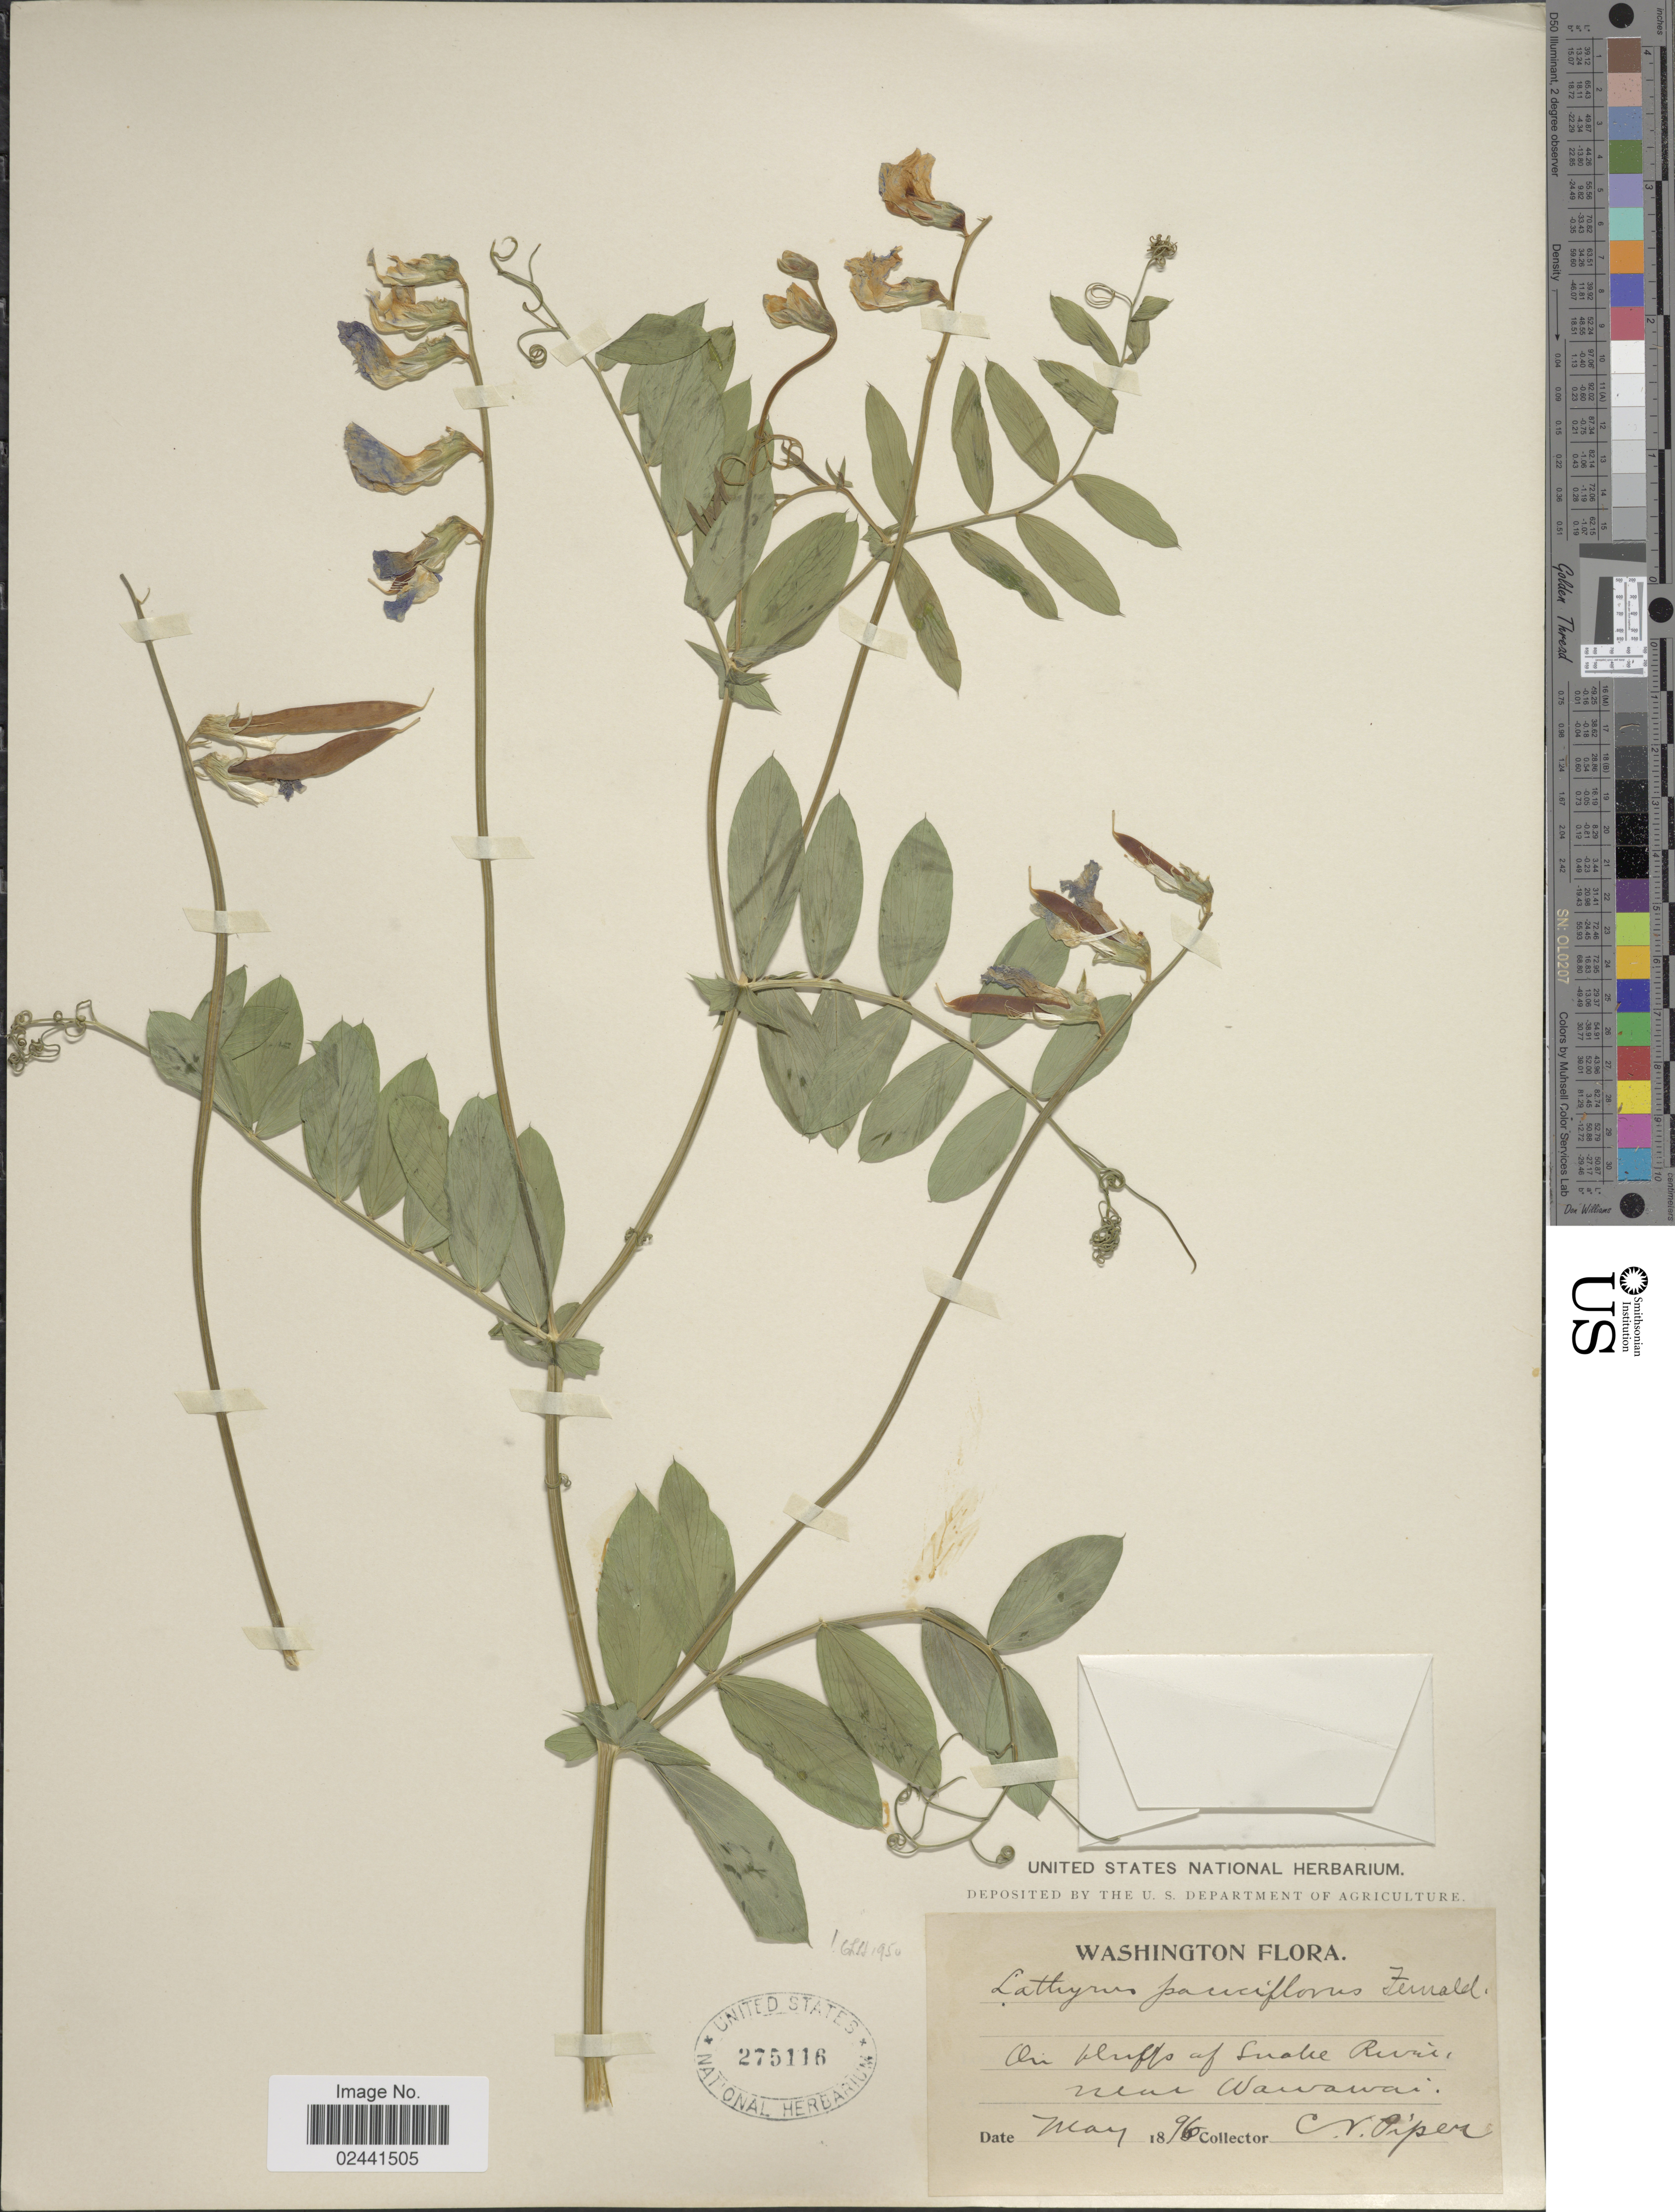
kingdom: Plantae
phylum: Tracheophyta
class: Magnoliopsida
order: Fabales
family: Fabaceae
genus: Lathyrus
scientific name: Lathyrus pauciflorus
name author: Fernald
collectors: C. V. Piper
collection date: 1896-05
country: United States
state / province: Washington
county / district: Whitman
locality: On bluffs of Snake River near Wawawai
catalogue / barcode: US 275116